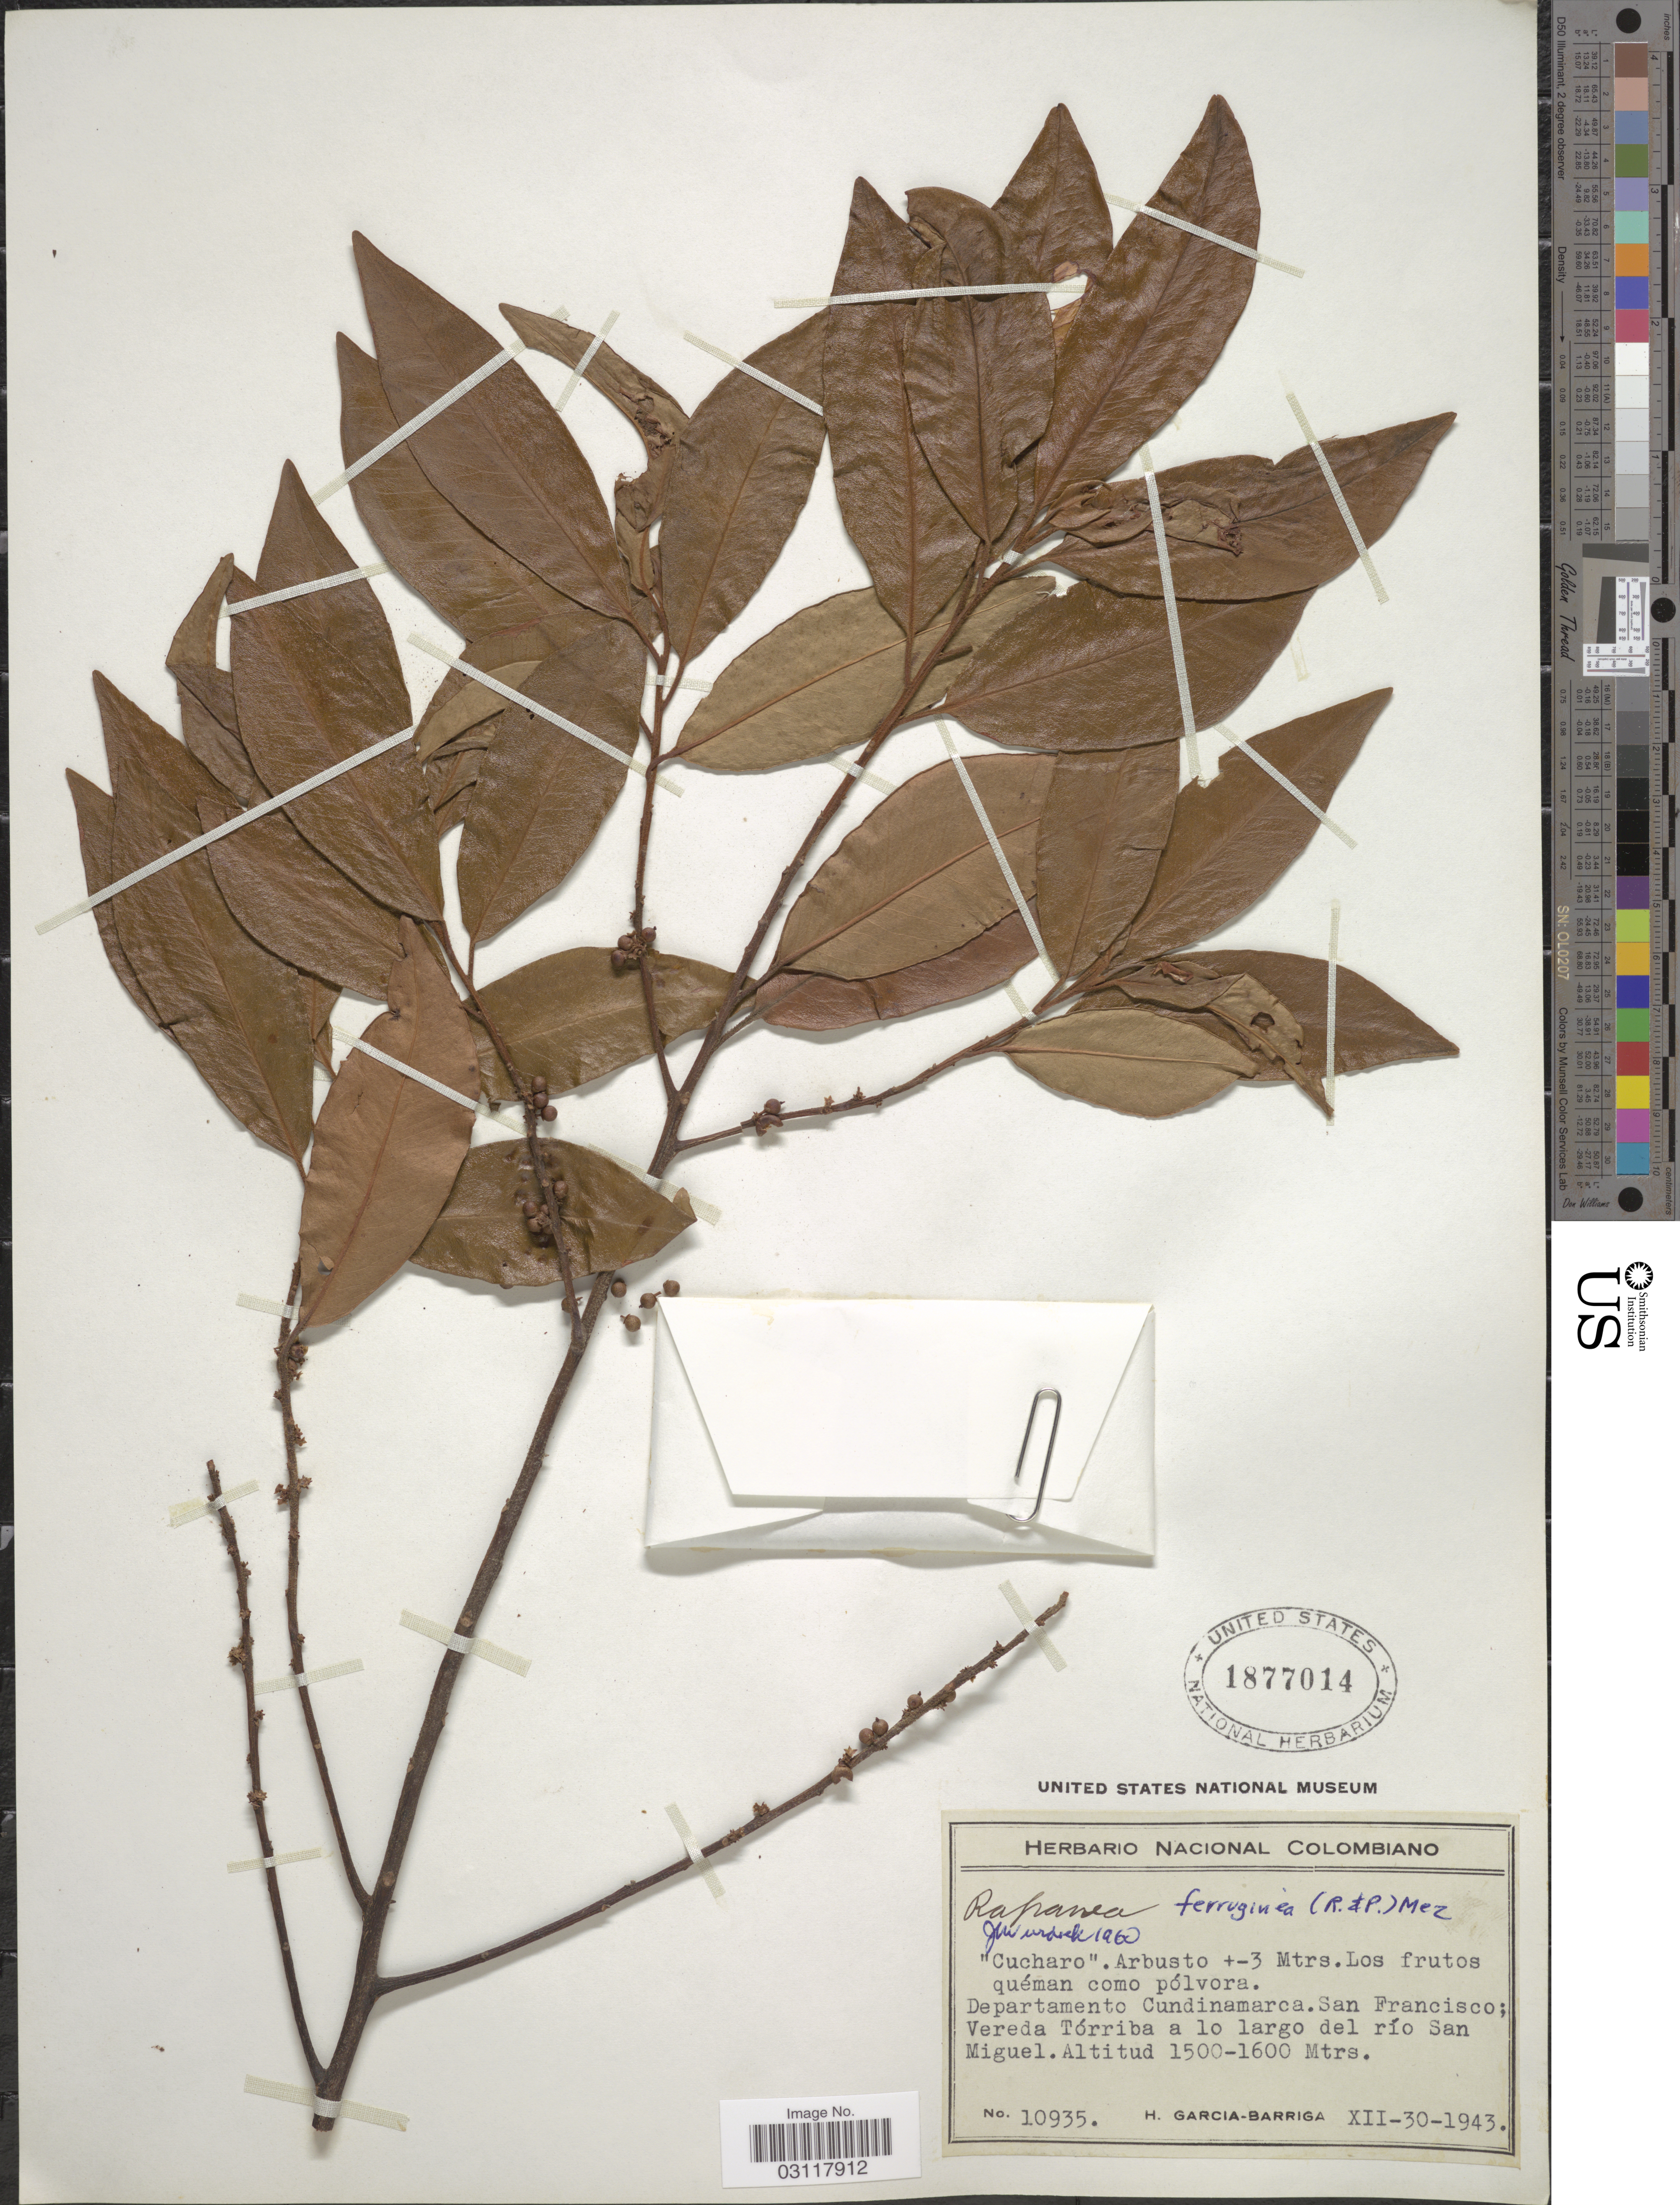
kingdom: Plantae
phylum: Tracheophyta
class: Magnoliopsida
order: Ericales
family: Primulaceae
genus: Rapanea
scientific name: Rapanea ferruginea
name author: (Ruiz & Pav.) Mez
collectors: H. García Barriga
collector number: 10935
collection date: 1943-12-30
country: Colombia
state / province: Cundinamarca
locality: Departamento Cundinamarca. San Francisco; Vereda Tórriba a lo largo del río San Miguel.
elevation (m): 1500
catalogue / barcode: US 1877014